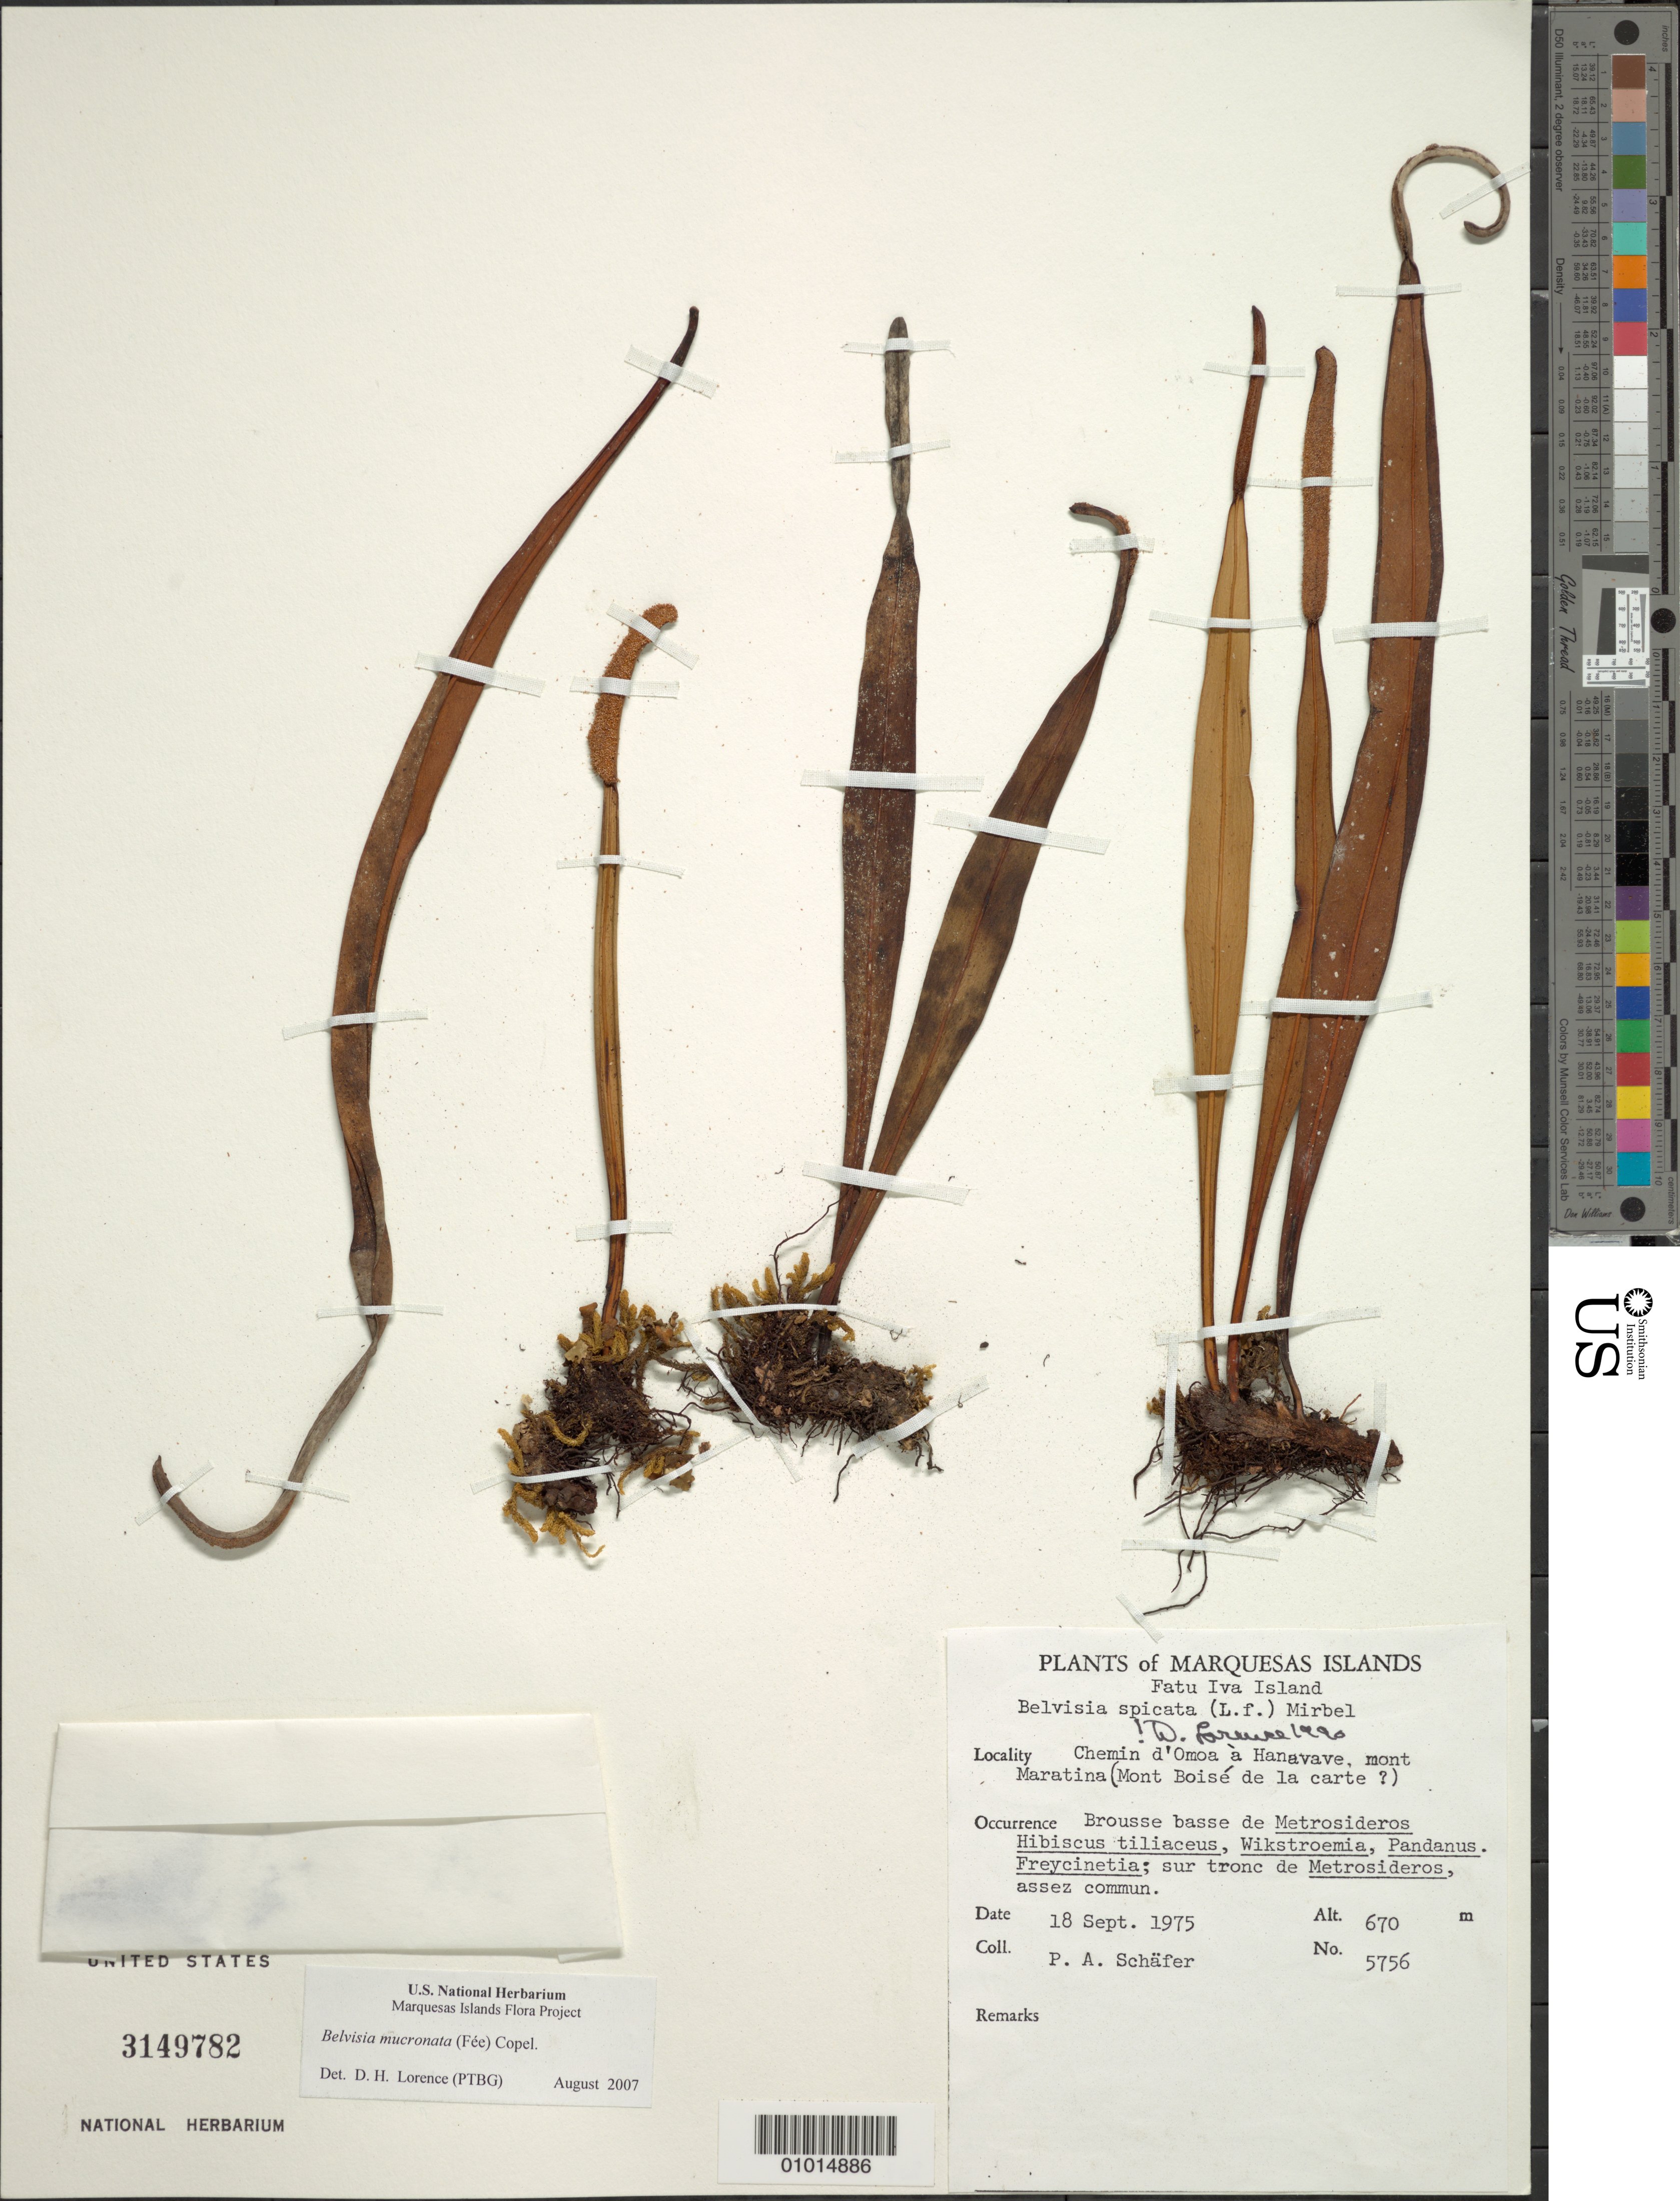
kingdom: Plantae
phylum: Tracheophyta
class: Polypodiopsida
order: Polypodiales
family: Polypodiaceae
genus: Lepisorus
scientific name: Lepisorus mucronatus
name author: (Fée) Li S. Wang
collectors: P. A. Schäfer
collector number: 5756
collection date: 1975-09-18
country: French Polynesia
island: Fatu Hiva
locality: Chemin d'Omo'a à Hanavave, mont Maratina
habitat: Brousse basse de Metrosideros, Hibiscus tiliaceus, Wikstroemia, Pandanus, Freycinetia; sur tronc de Metrosideros; assez commun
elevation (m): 670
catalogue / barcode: US 3149782